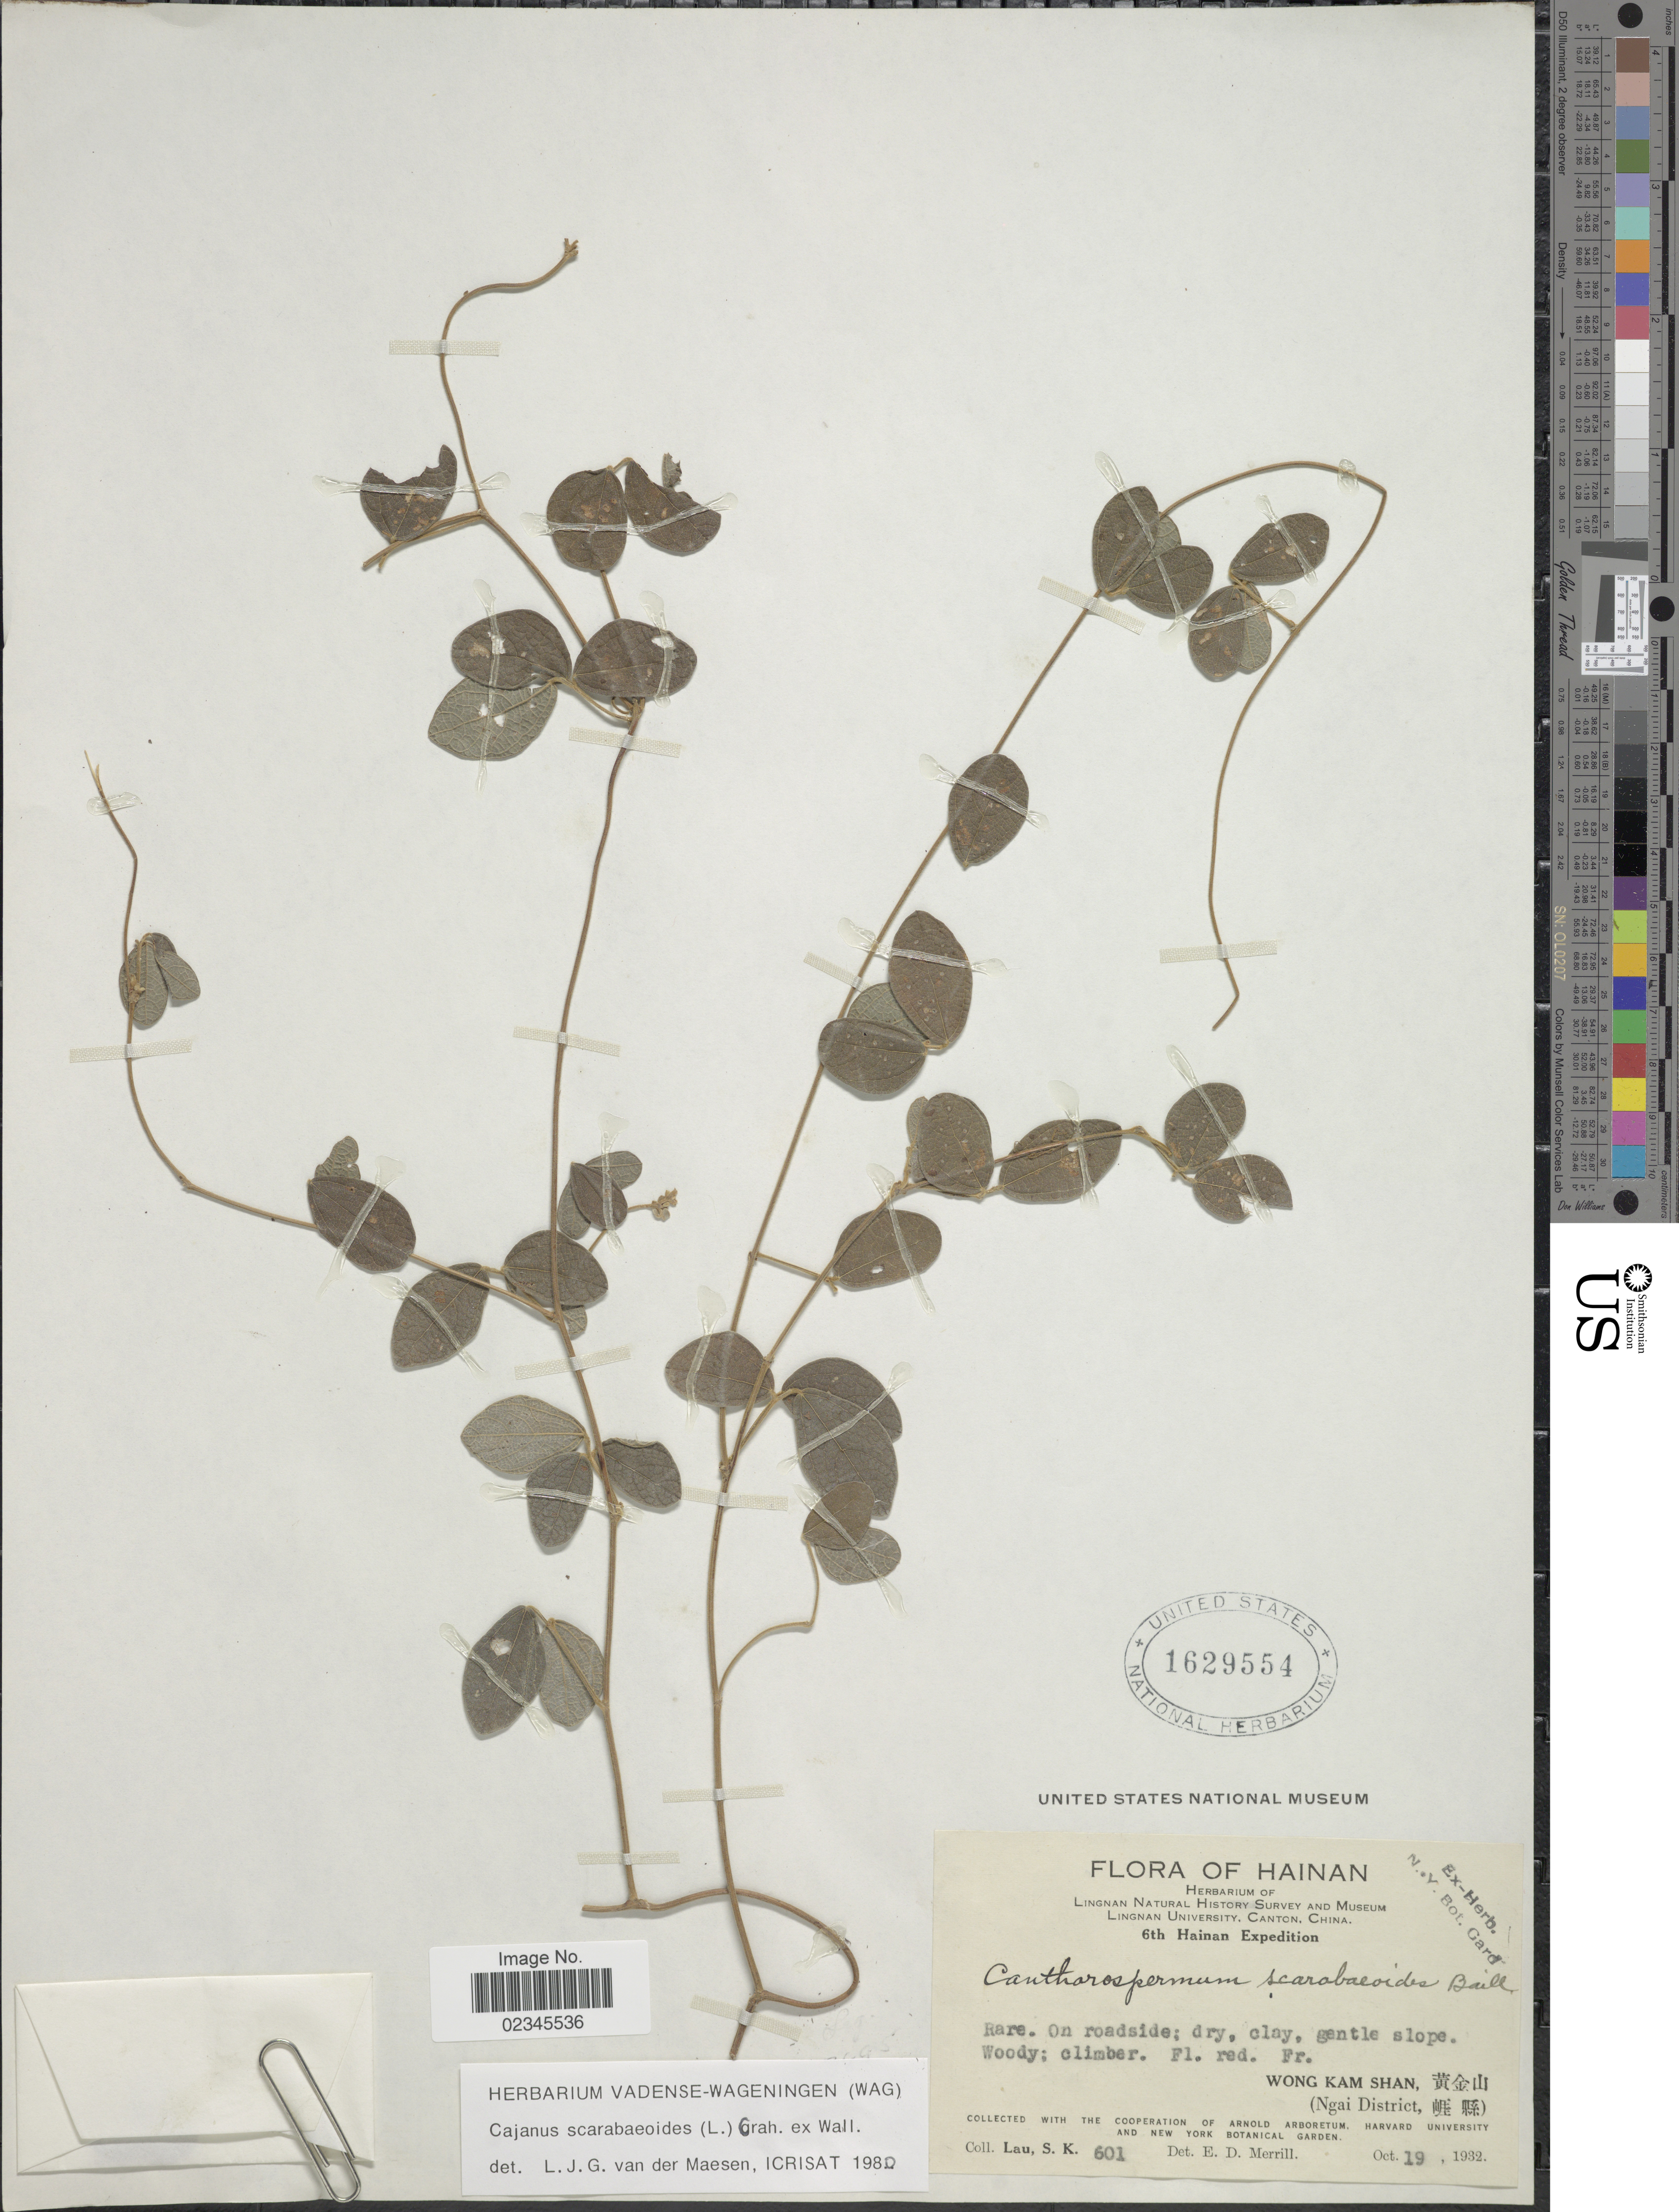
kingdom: Plantae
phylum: Tracheophyta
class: Magnoliopsida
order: Fabales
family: Fabaceae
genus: Cajanus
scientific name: Cajanus scarabaeoides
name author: (L.) Thou. ex Graham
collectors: S. K. Lau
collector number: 601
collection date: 1932-10-19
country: China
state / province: Hainan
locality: Wong Kam Shan (Ngai District)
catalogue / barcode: US 1629554